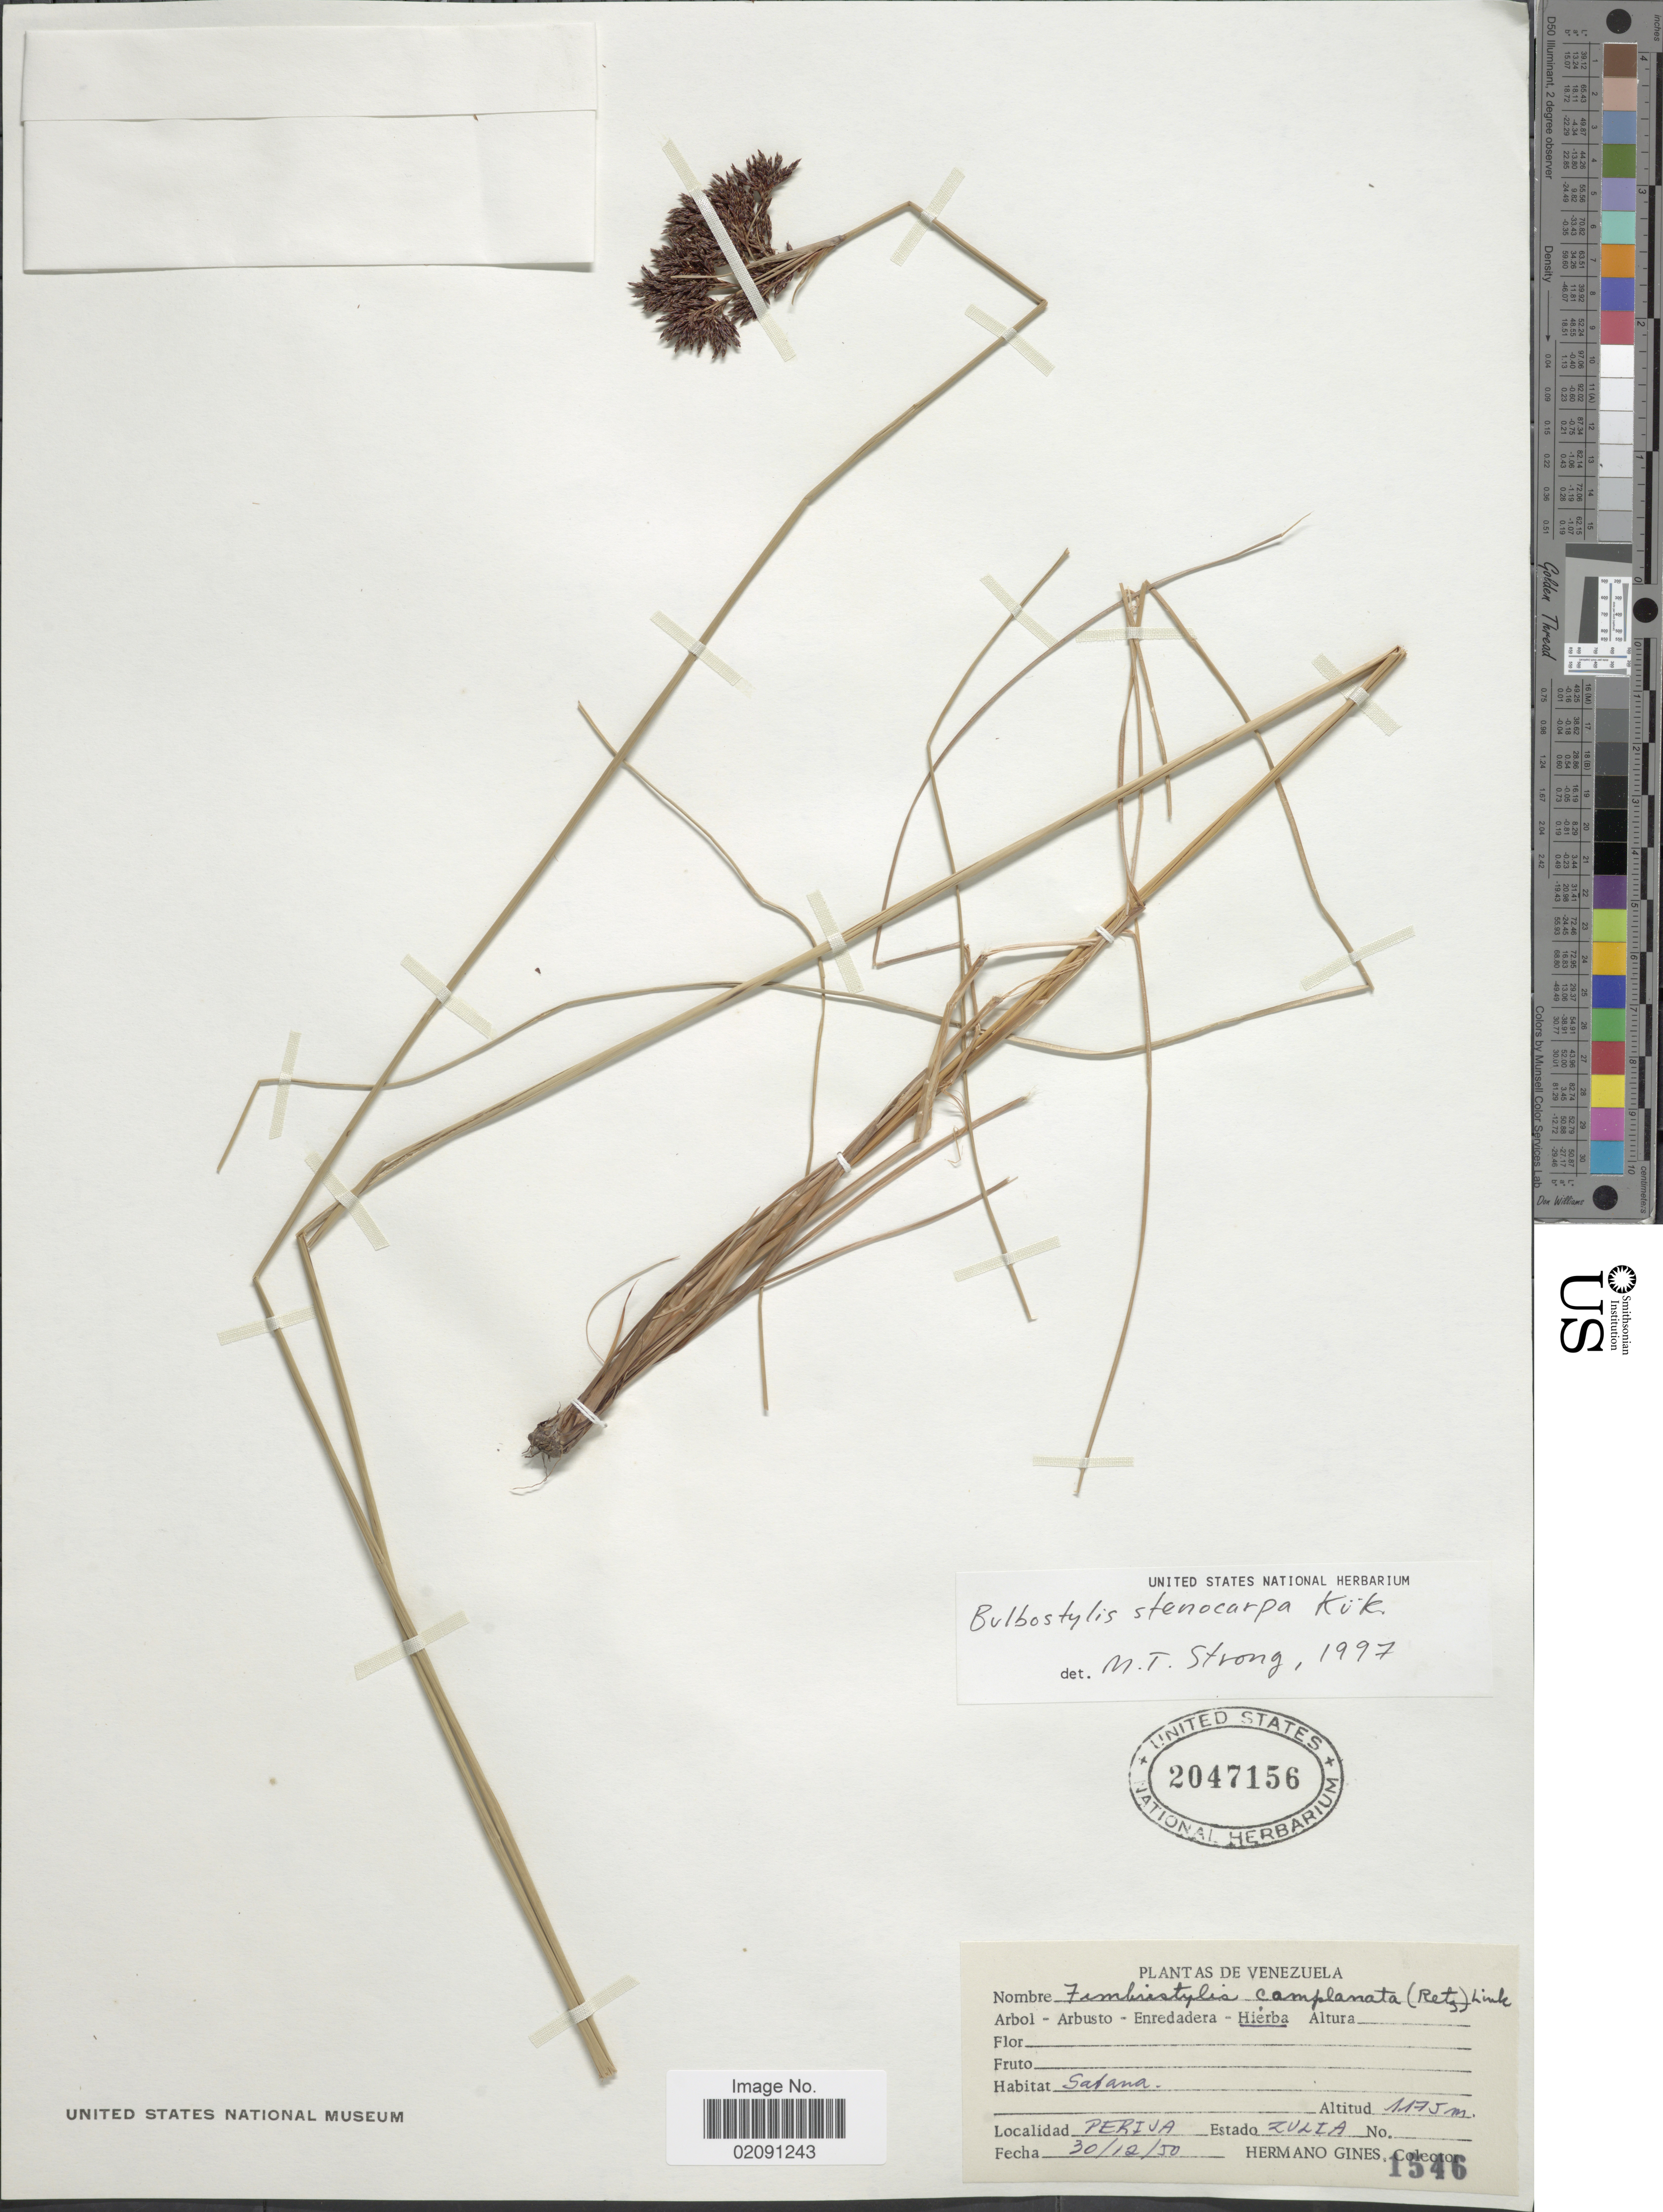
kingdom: Plantae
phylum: Tracheophyta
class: Liliopsida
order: Poales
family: Cyperaceae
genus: Bulbostylis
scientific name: Bulbostylis stenocarpa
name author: Kük.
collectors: Bro. Gines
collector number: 1546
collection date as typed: Transcribed d/m/y: 30/12/50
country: Venezuela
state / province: Zulia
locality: Perija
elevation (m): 1175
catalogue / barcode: US 2047156